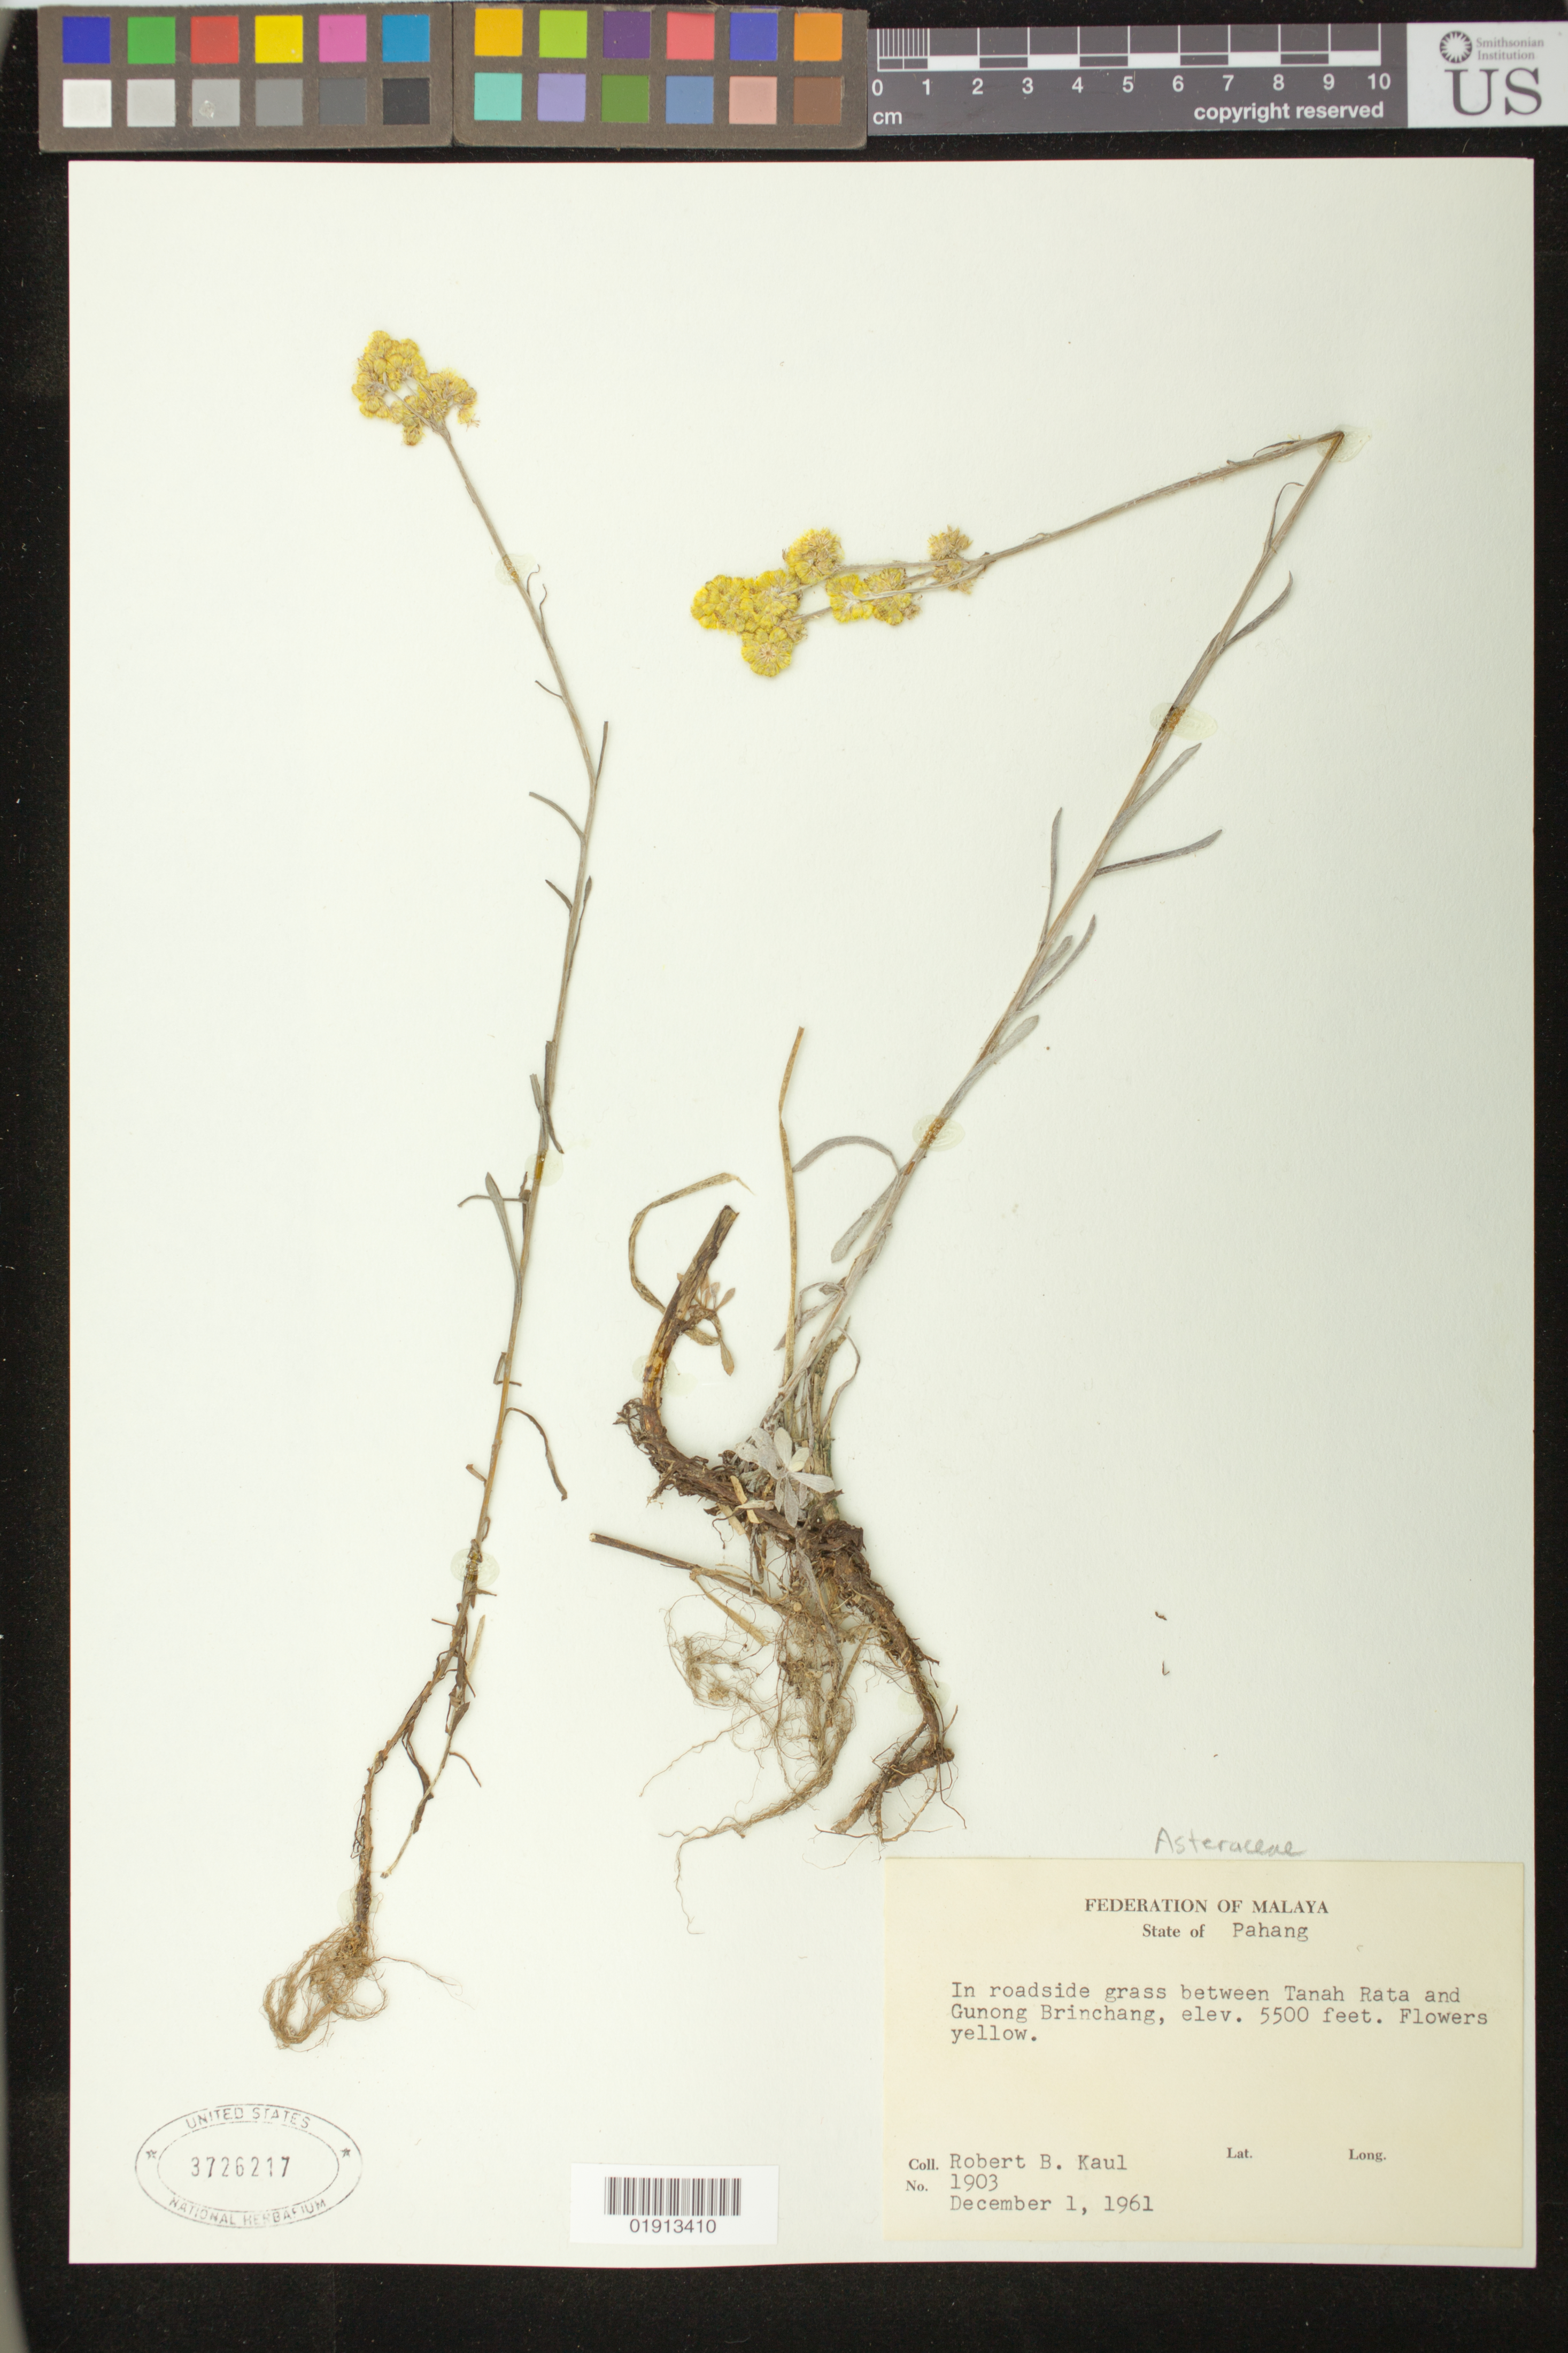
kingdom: Plantae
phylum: Tracheophyta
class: Magnoliopsida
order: Asterales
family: Asteraceae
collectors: R. Kaul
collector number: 1903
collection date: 1961-12-01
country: Malaysia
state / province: Pahang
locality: Roadside grass between Tanah Rata and Gunong Brinchang.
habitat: In roadside grass.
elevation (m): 1676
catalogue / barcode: US 3726217